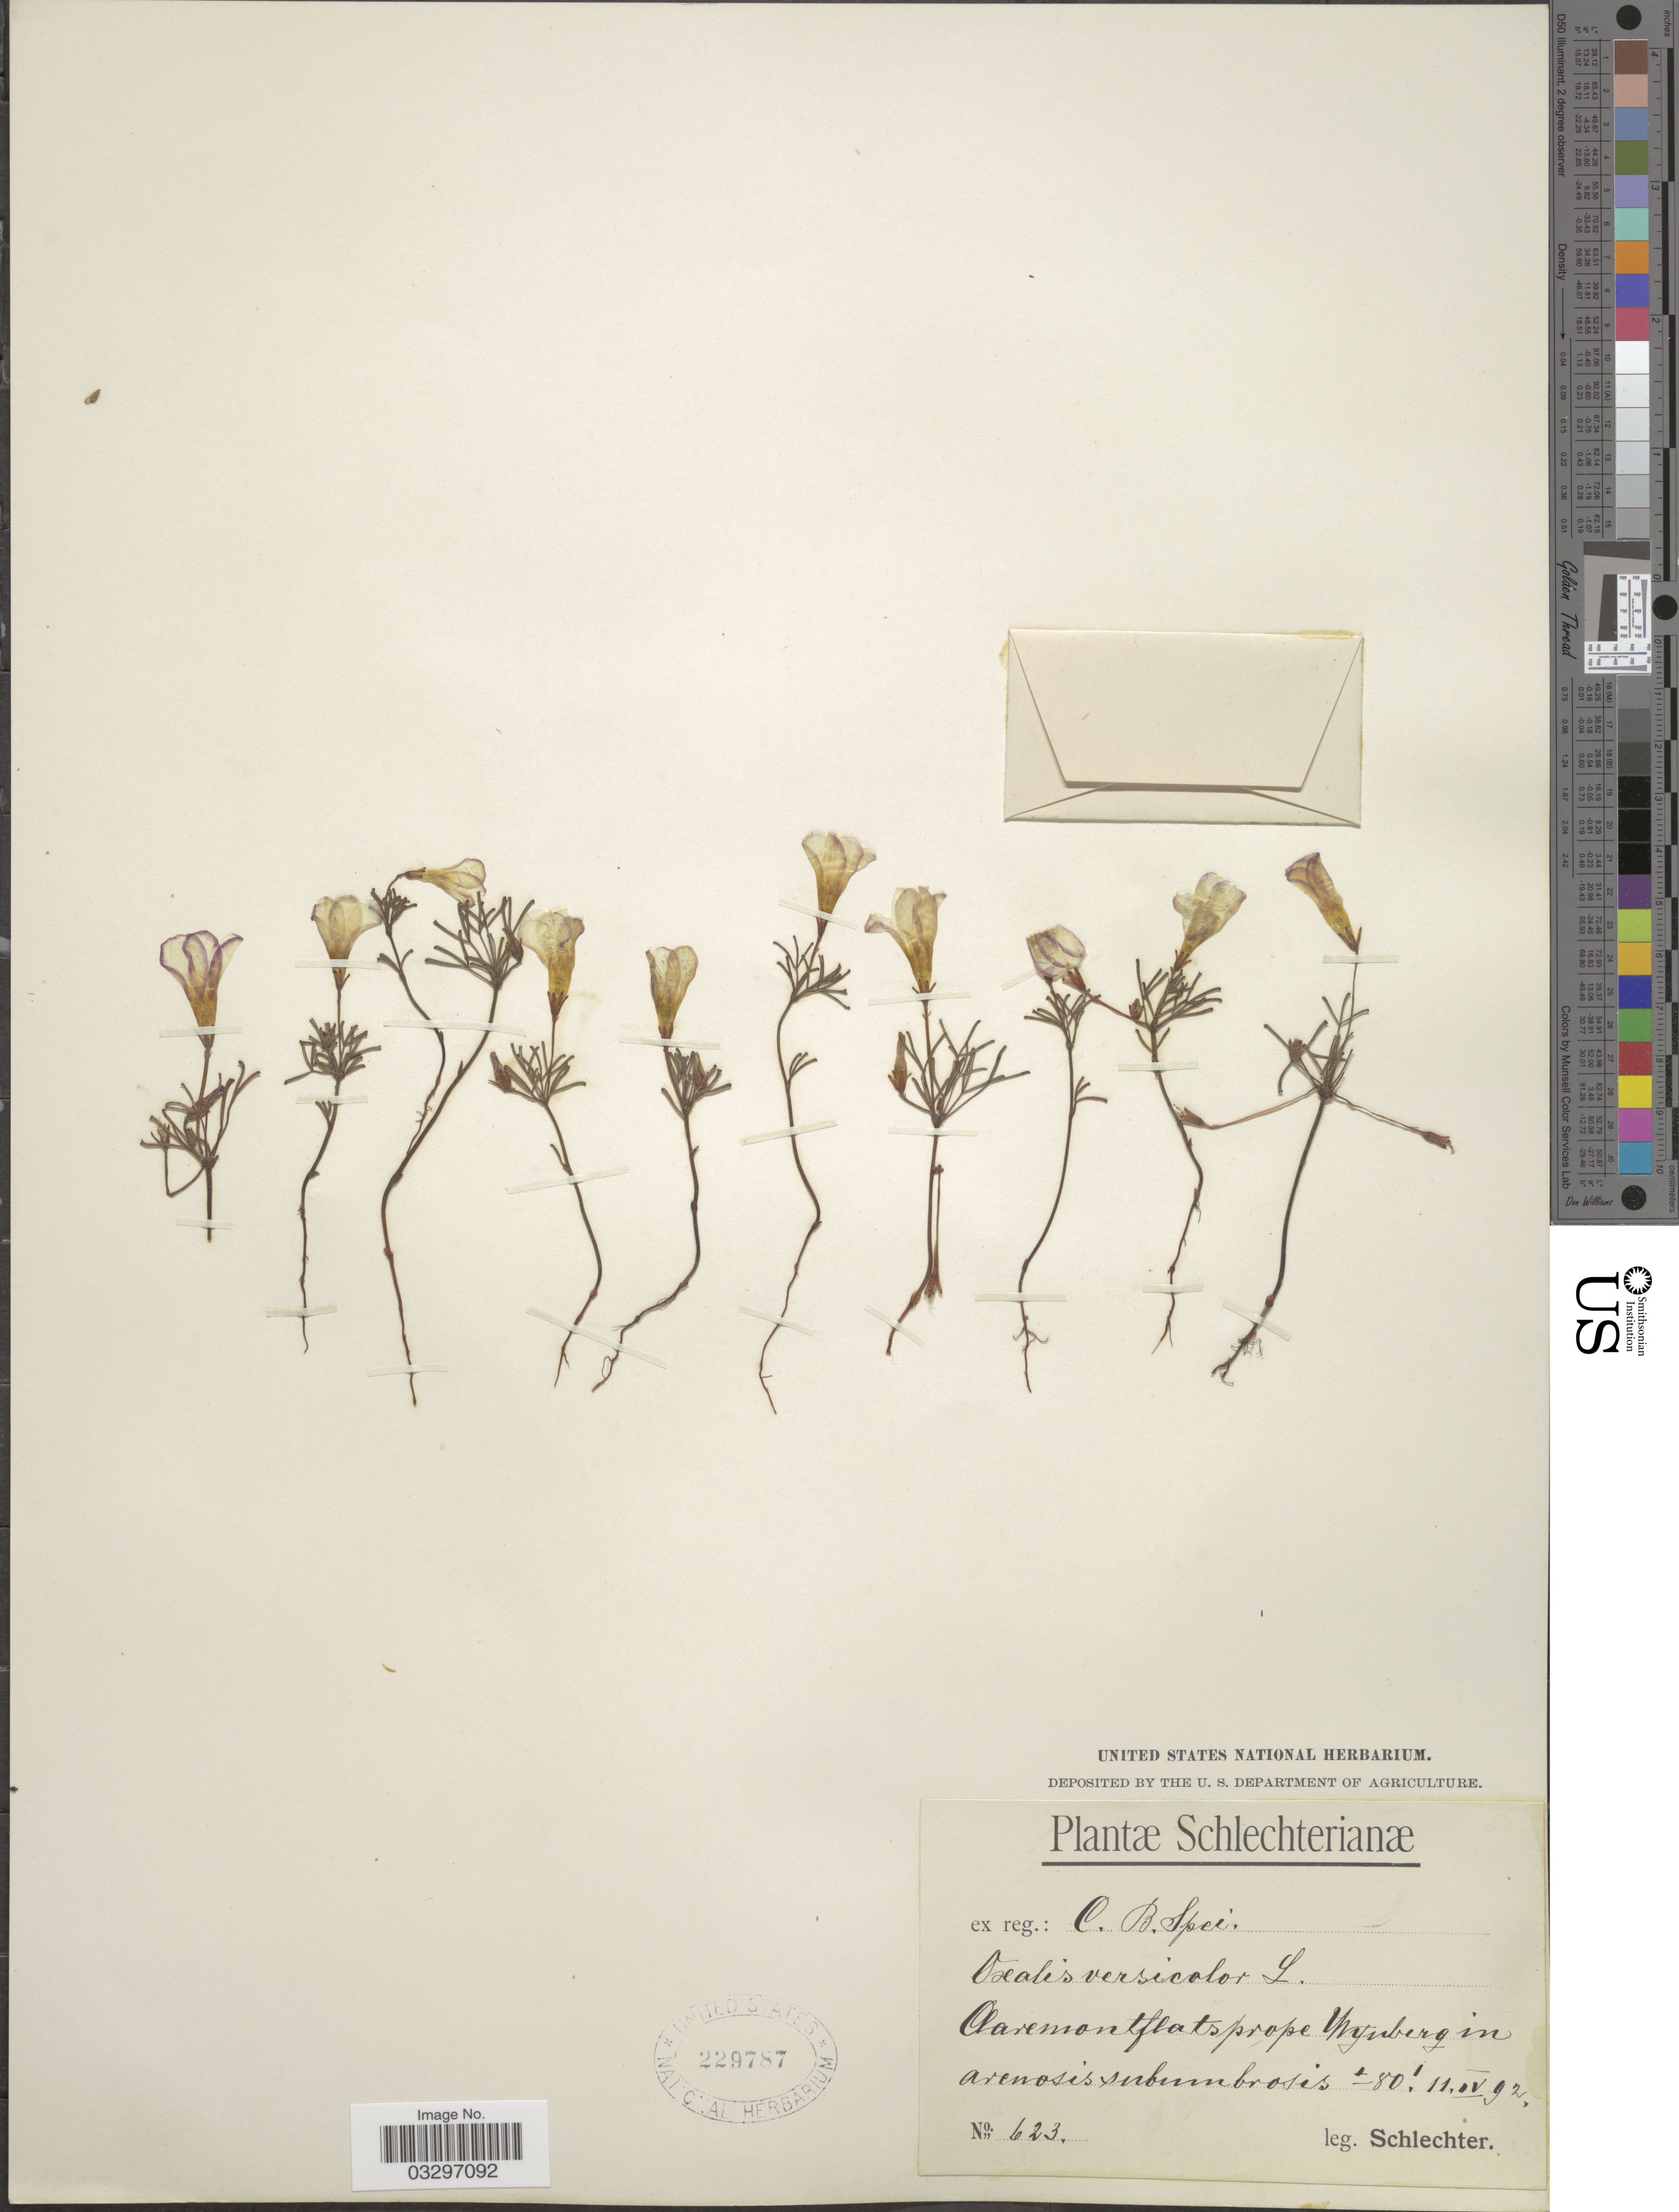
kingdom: Plantae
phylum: Tracheophyta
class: Magnoliopsida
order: Oxalidales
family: Oxalidaceae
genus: Oxalis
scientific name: Oxalis versicolor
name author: L.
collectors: Schlechter, --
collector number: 623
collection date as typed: Transcribed d/m/y: 11/4/92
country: South Africa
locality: Claremontflats prope Wynberg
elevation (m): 24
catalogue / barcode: US 229787